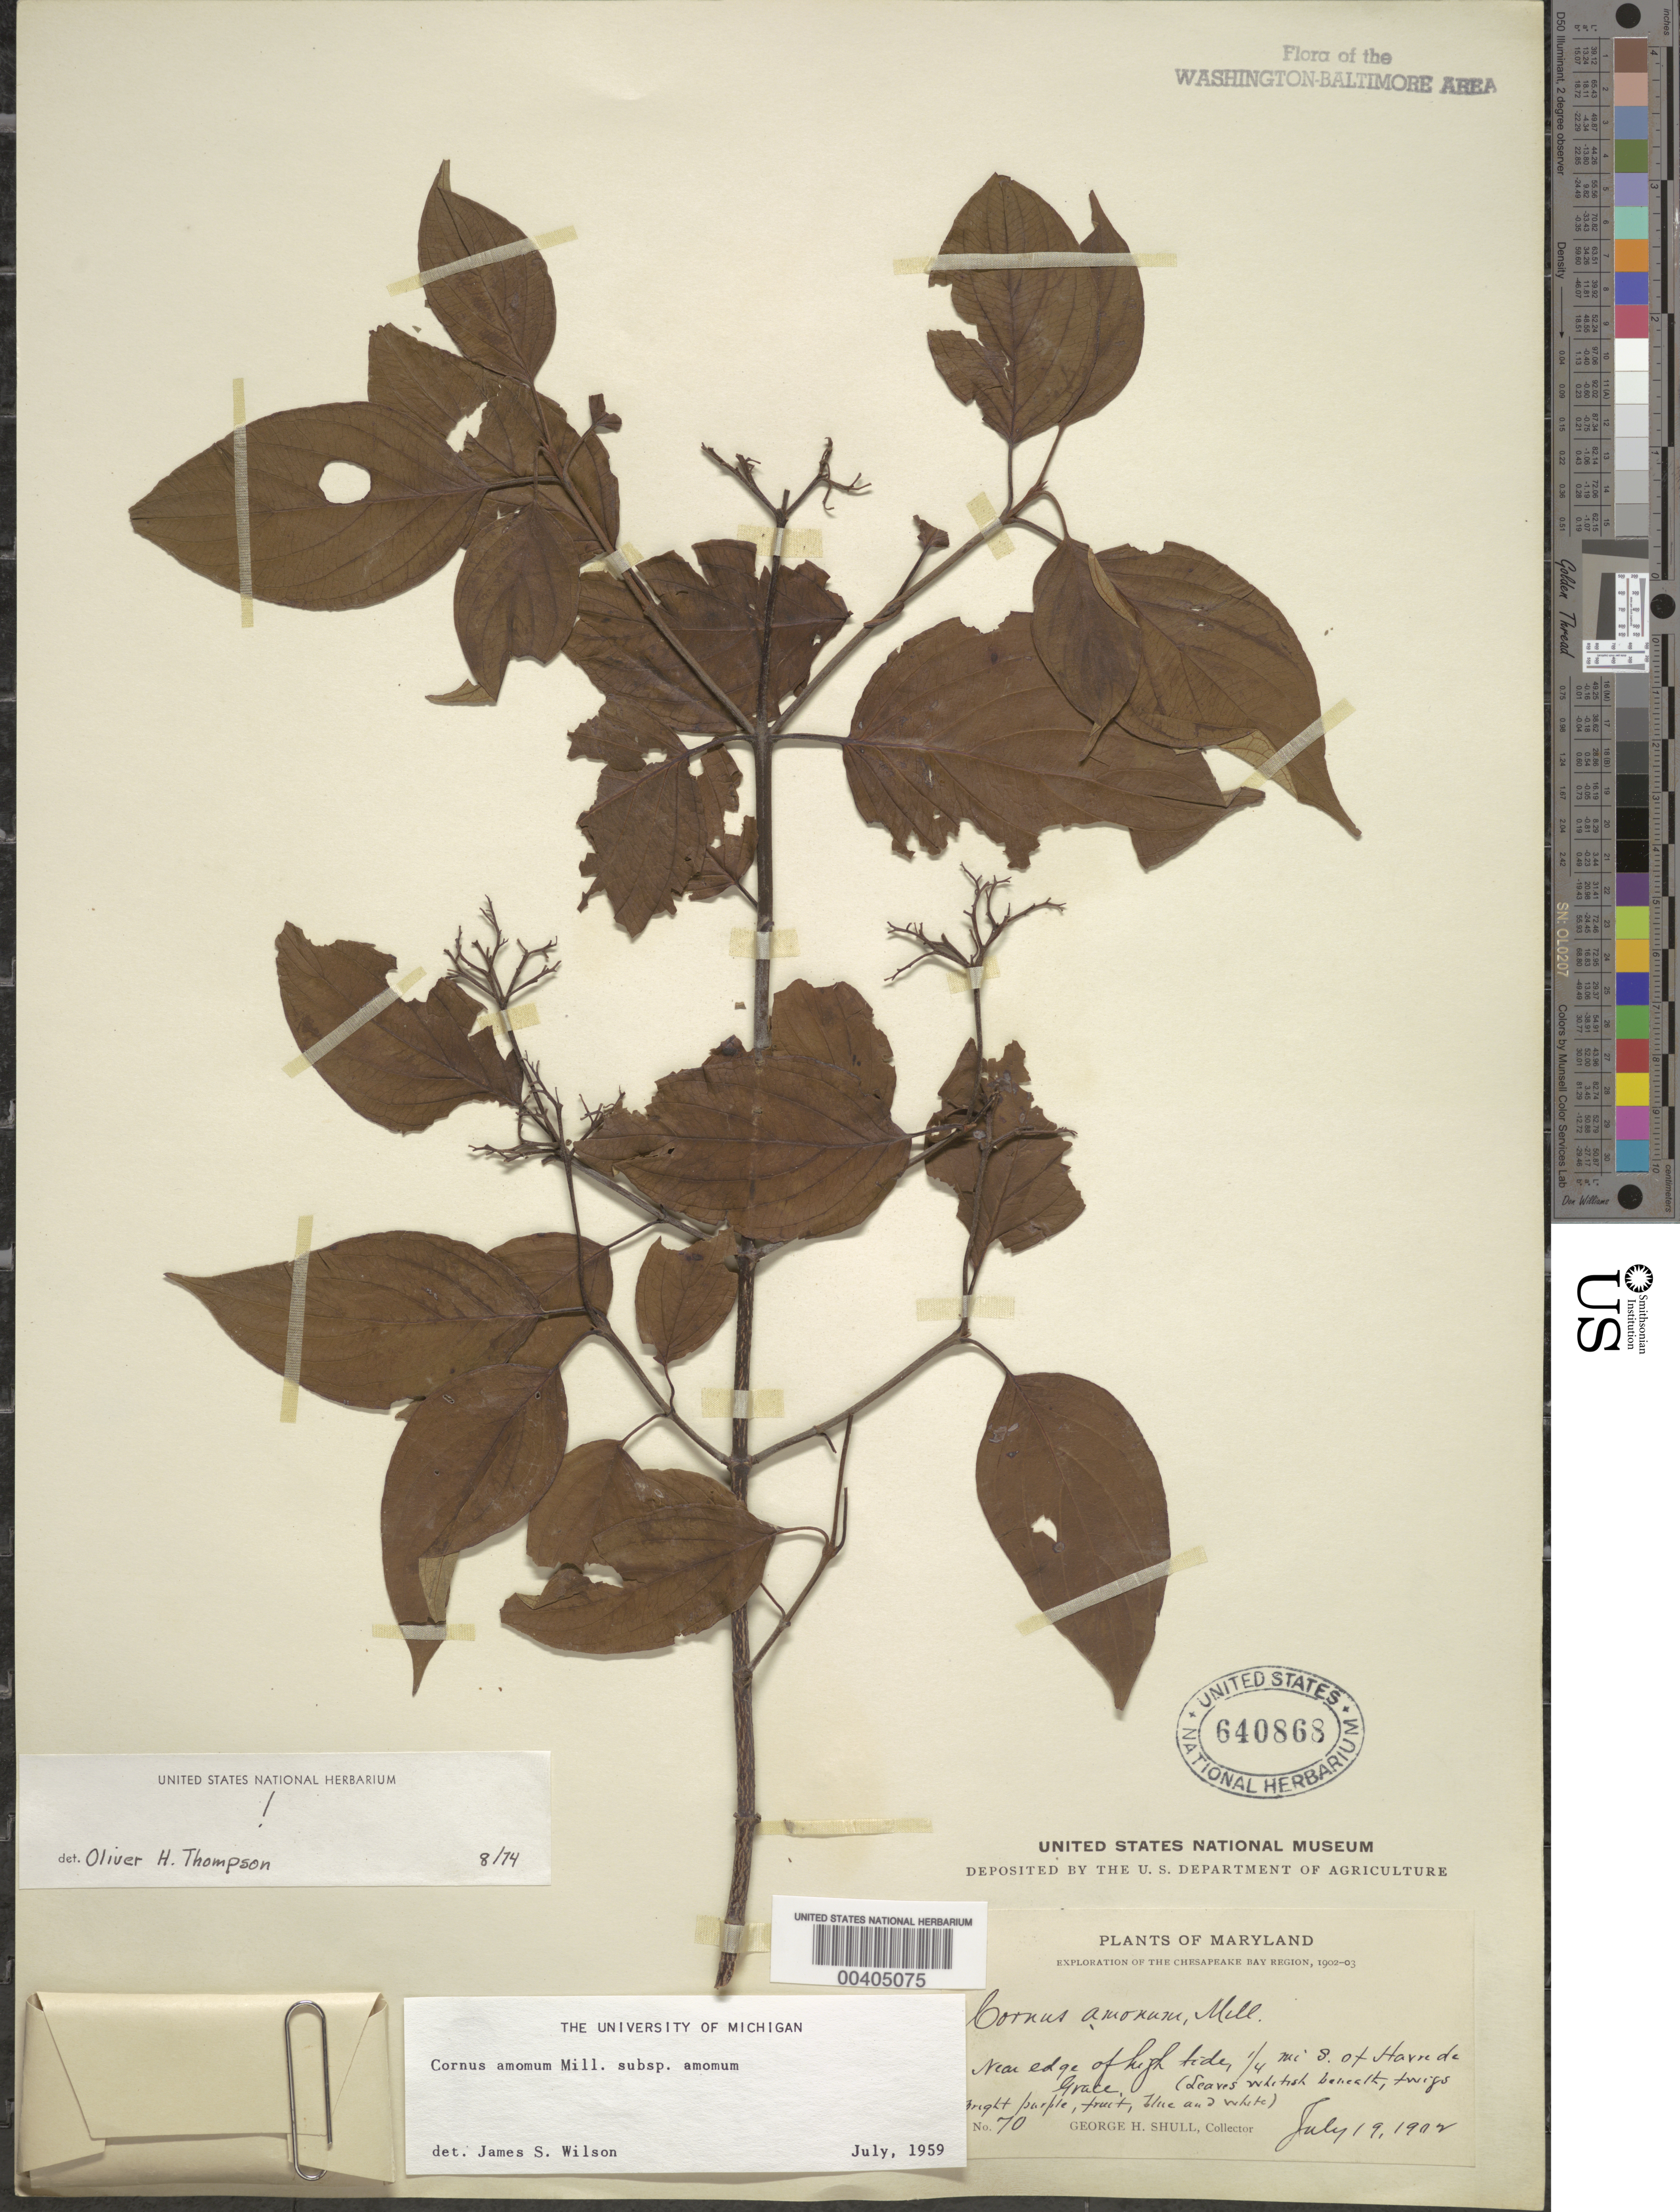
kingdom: Plantae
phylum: Tracheophyta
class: Magnoliopsida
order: Cornales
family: Cornaceae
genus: Cornus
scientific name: Cornus amomum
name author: Mill.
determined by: Wilson, J. S., (MICH), University of Michigan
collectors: G. H. Shull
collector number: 70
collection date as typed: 19 Jul 1902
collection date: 1902-07-19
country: United States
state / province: Maryland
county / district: Harford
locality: Havre De Grace, .25 mi. S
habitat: Near edge of high tide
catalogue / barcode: US 640868